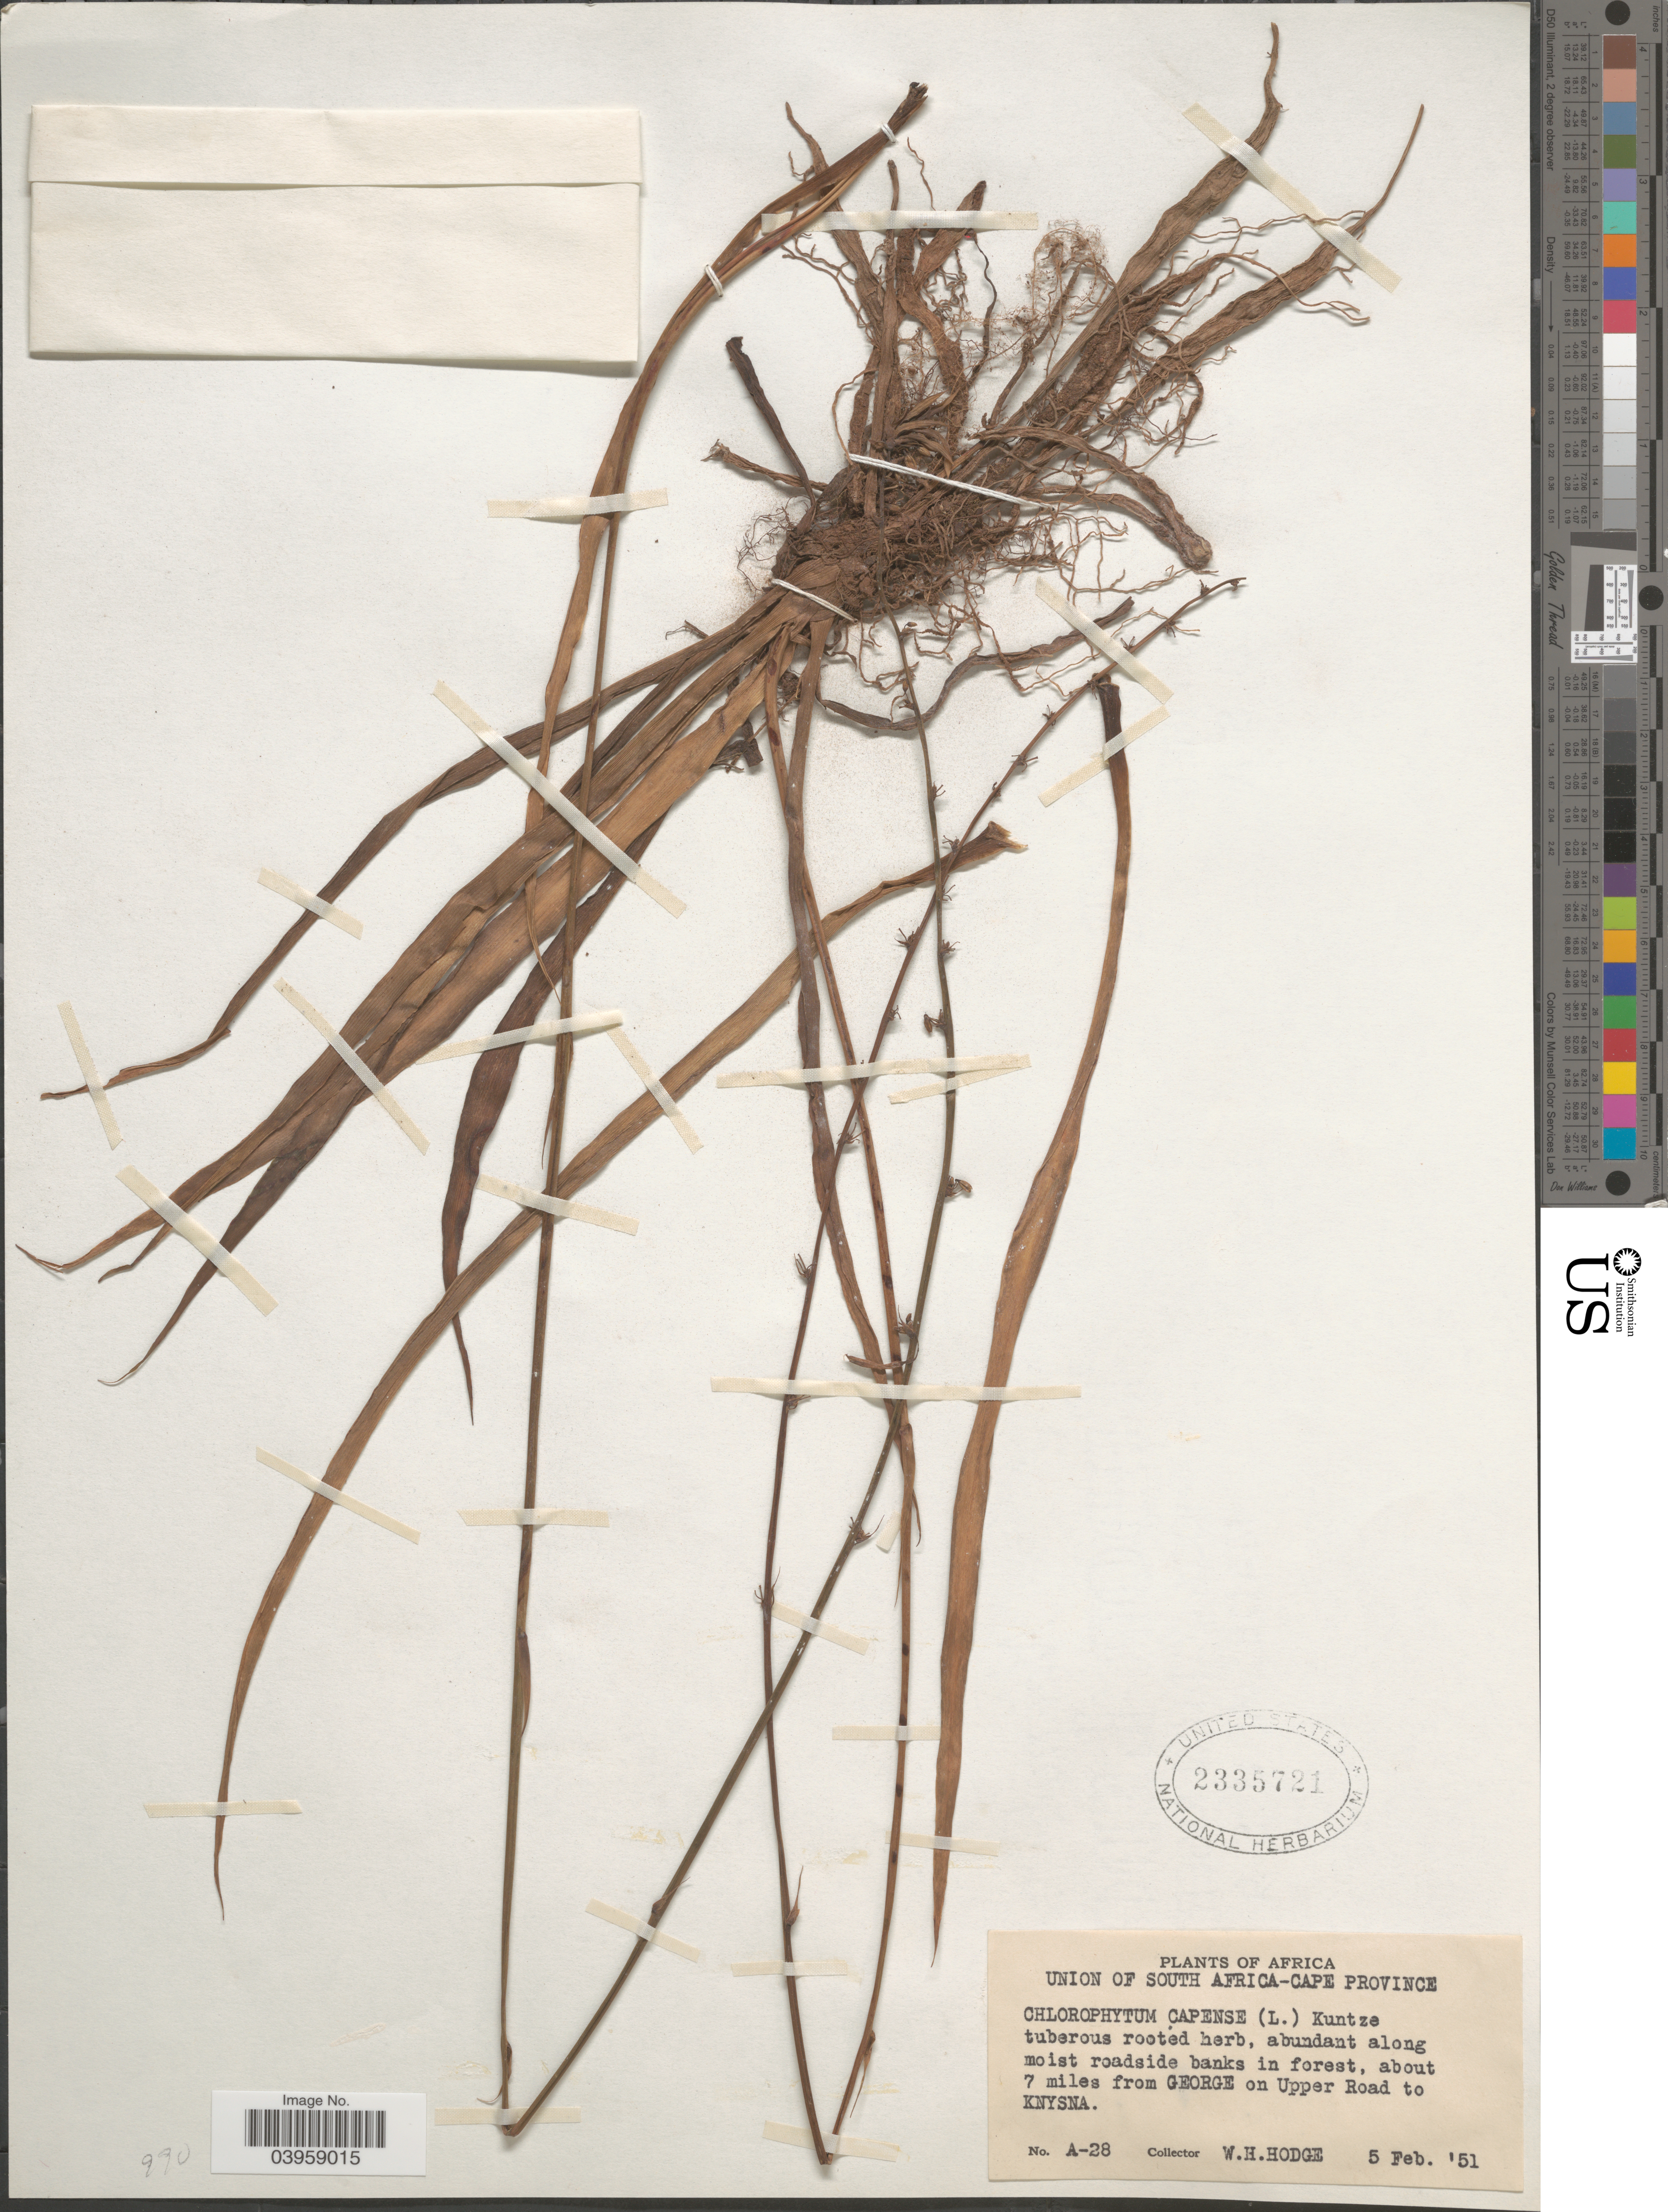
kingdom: Plantae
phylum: Tracheophyta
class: Liliopsida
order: Asparagales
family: Asparagaceae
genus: Chlorophytum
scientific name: Chlorophytum capense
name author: (L.) Voss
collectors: W. Hodge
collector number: A-28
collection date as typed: Transcribed d/m/y: 5/2/51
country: South Africa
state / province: Western Cape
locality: Union of South Africa - Cape Province. About 7 miles from George on Upper Road to Knysna.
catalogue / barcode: US 2335721